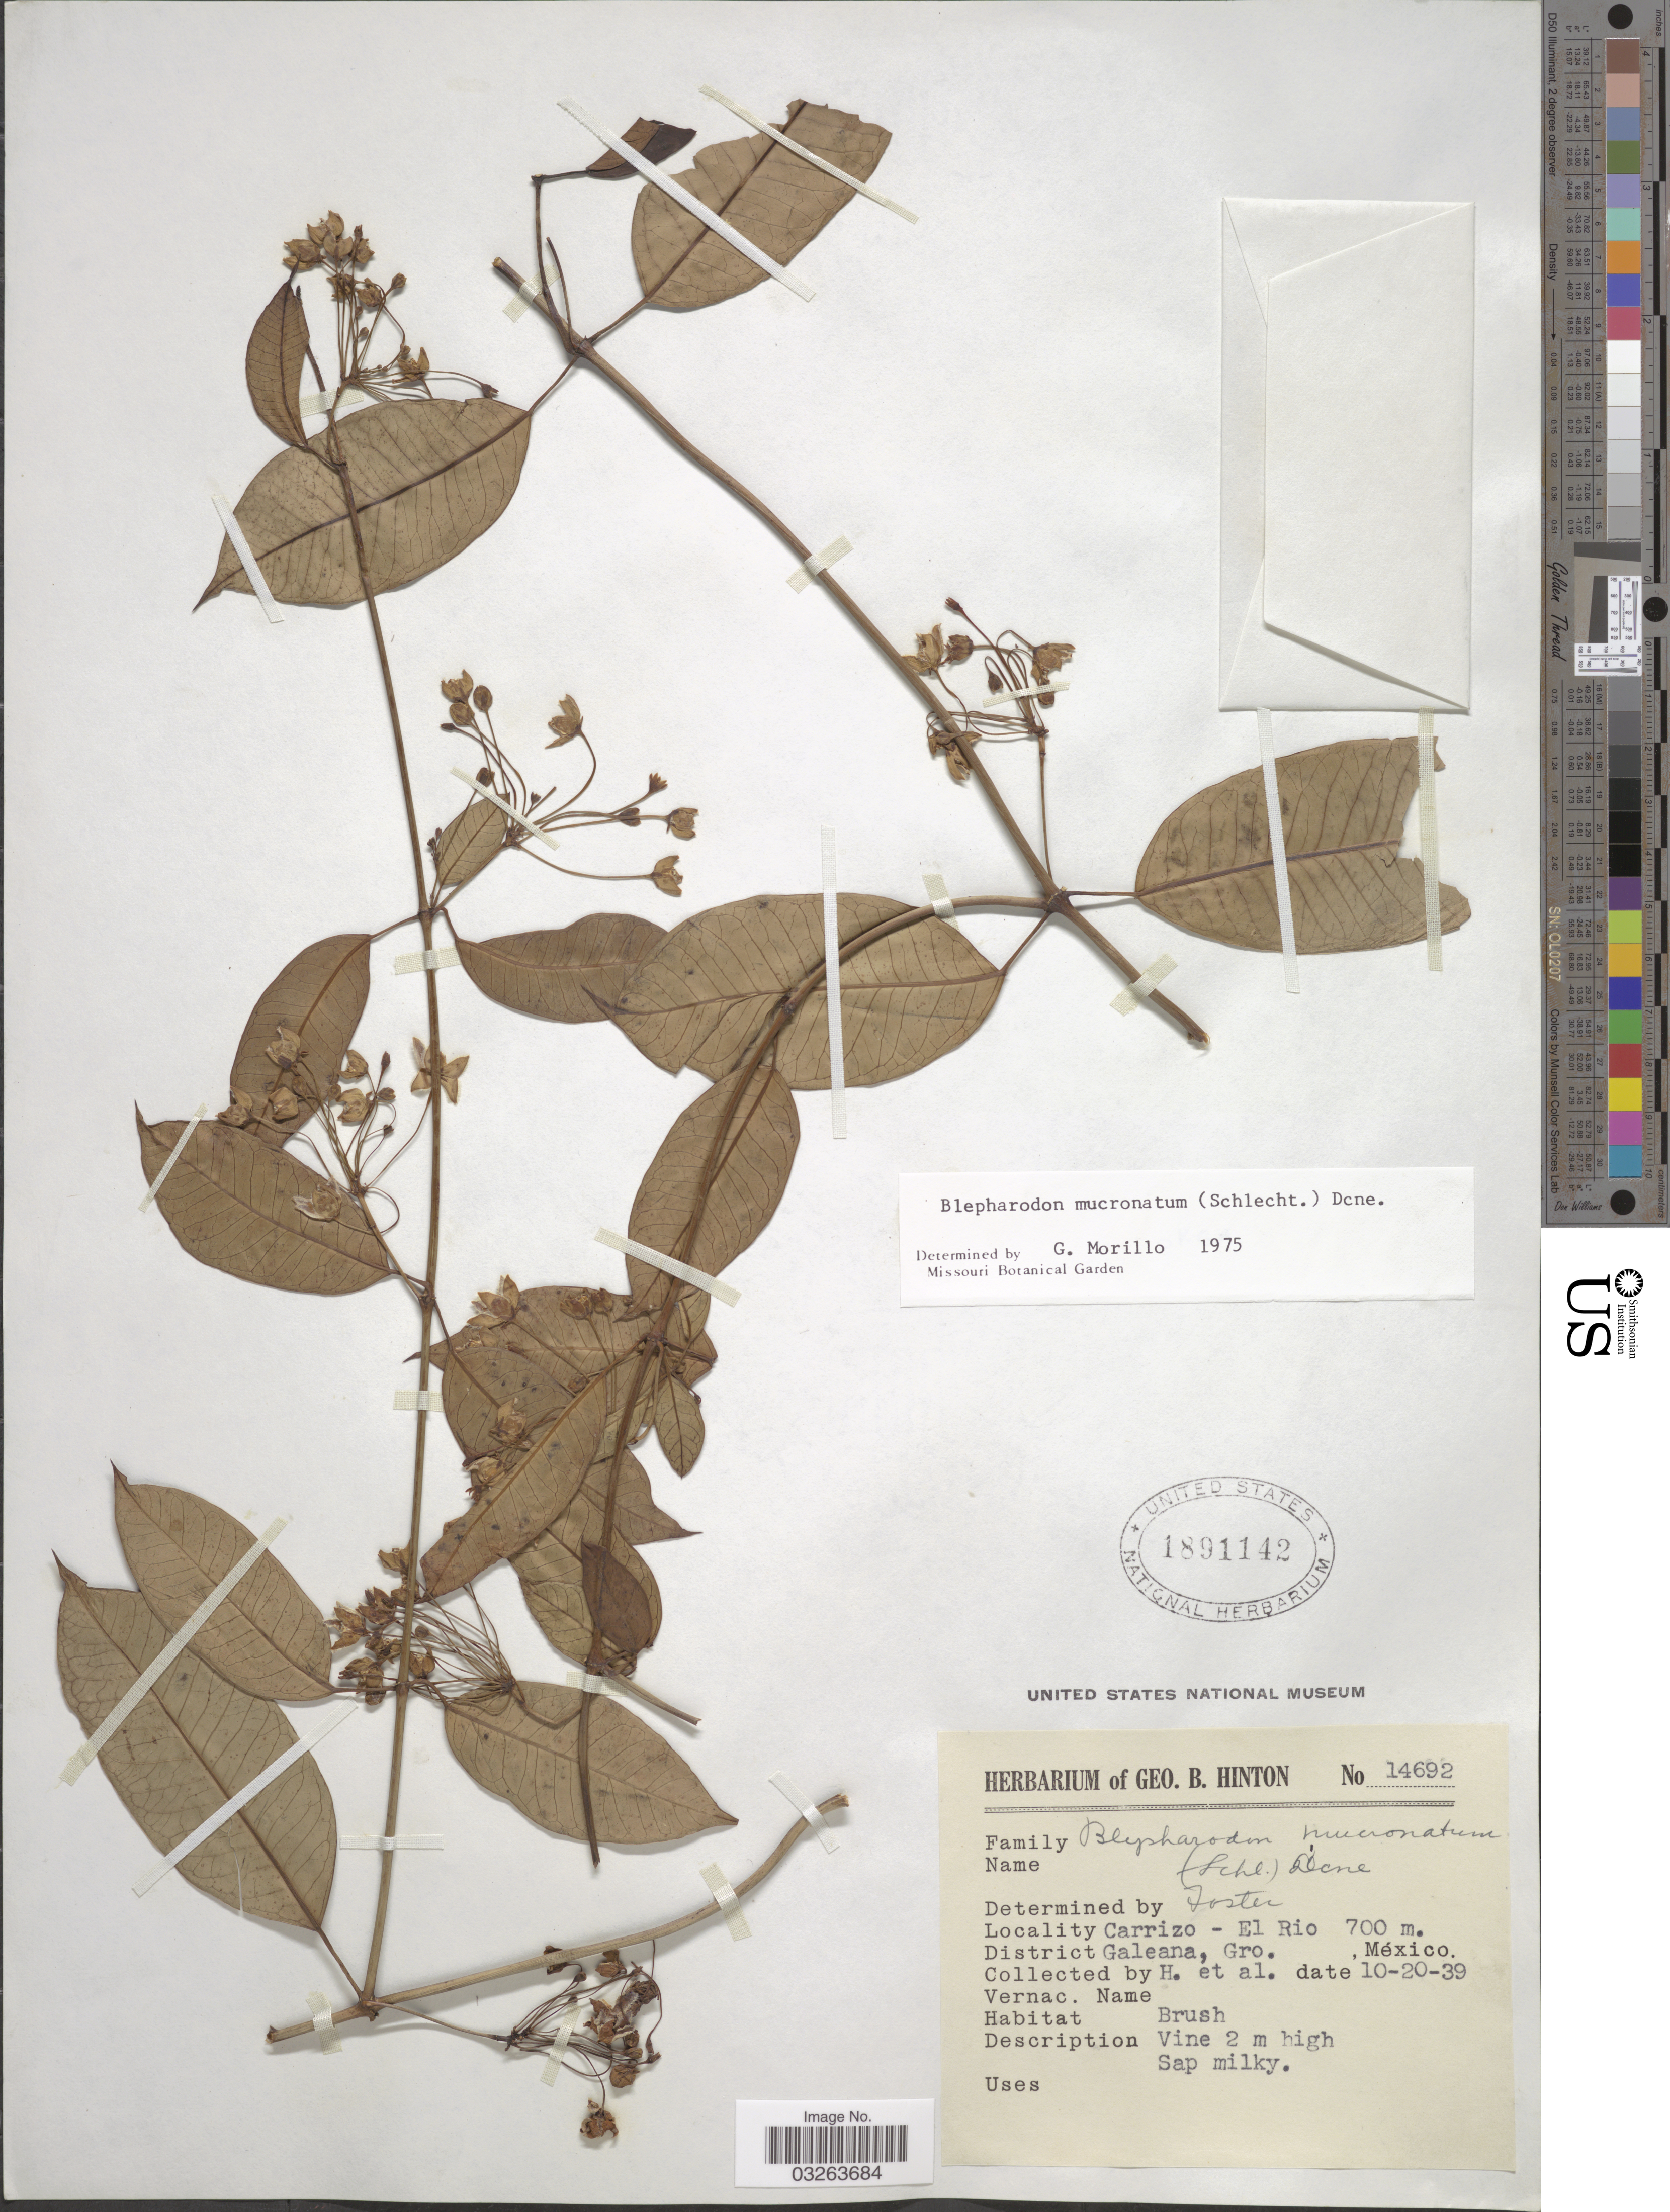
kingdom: Plantae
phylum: Tracheophyta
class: Magnoliopsida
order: Gentianales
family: Apocynaceae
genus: Blepharodon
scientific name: Blepharodon mucronatum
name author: (Schltdl.) Decne.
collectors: G. B. Hinton & et al.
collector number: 14692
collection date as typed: Transcribed d/m/y: 20/10/39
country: Mexico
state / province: Guerrero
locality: Carrizo - El Rio. District Galeana.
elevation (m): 700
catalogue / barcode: US 1891142